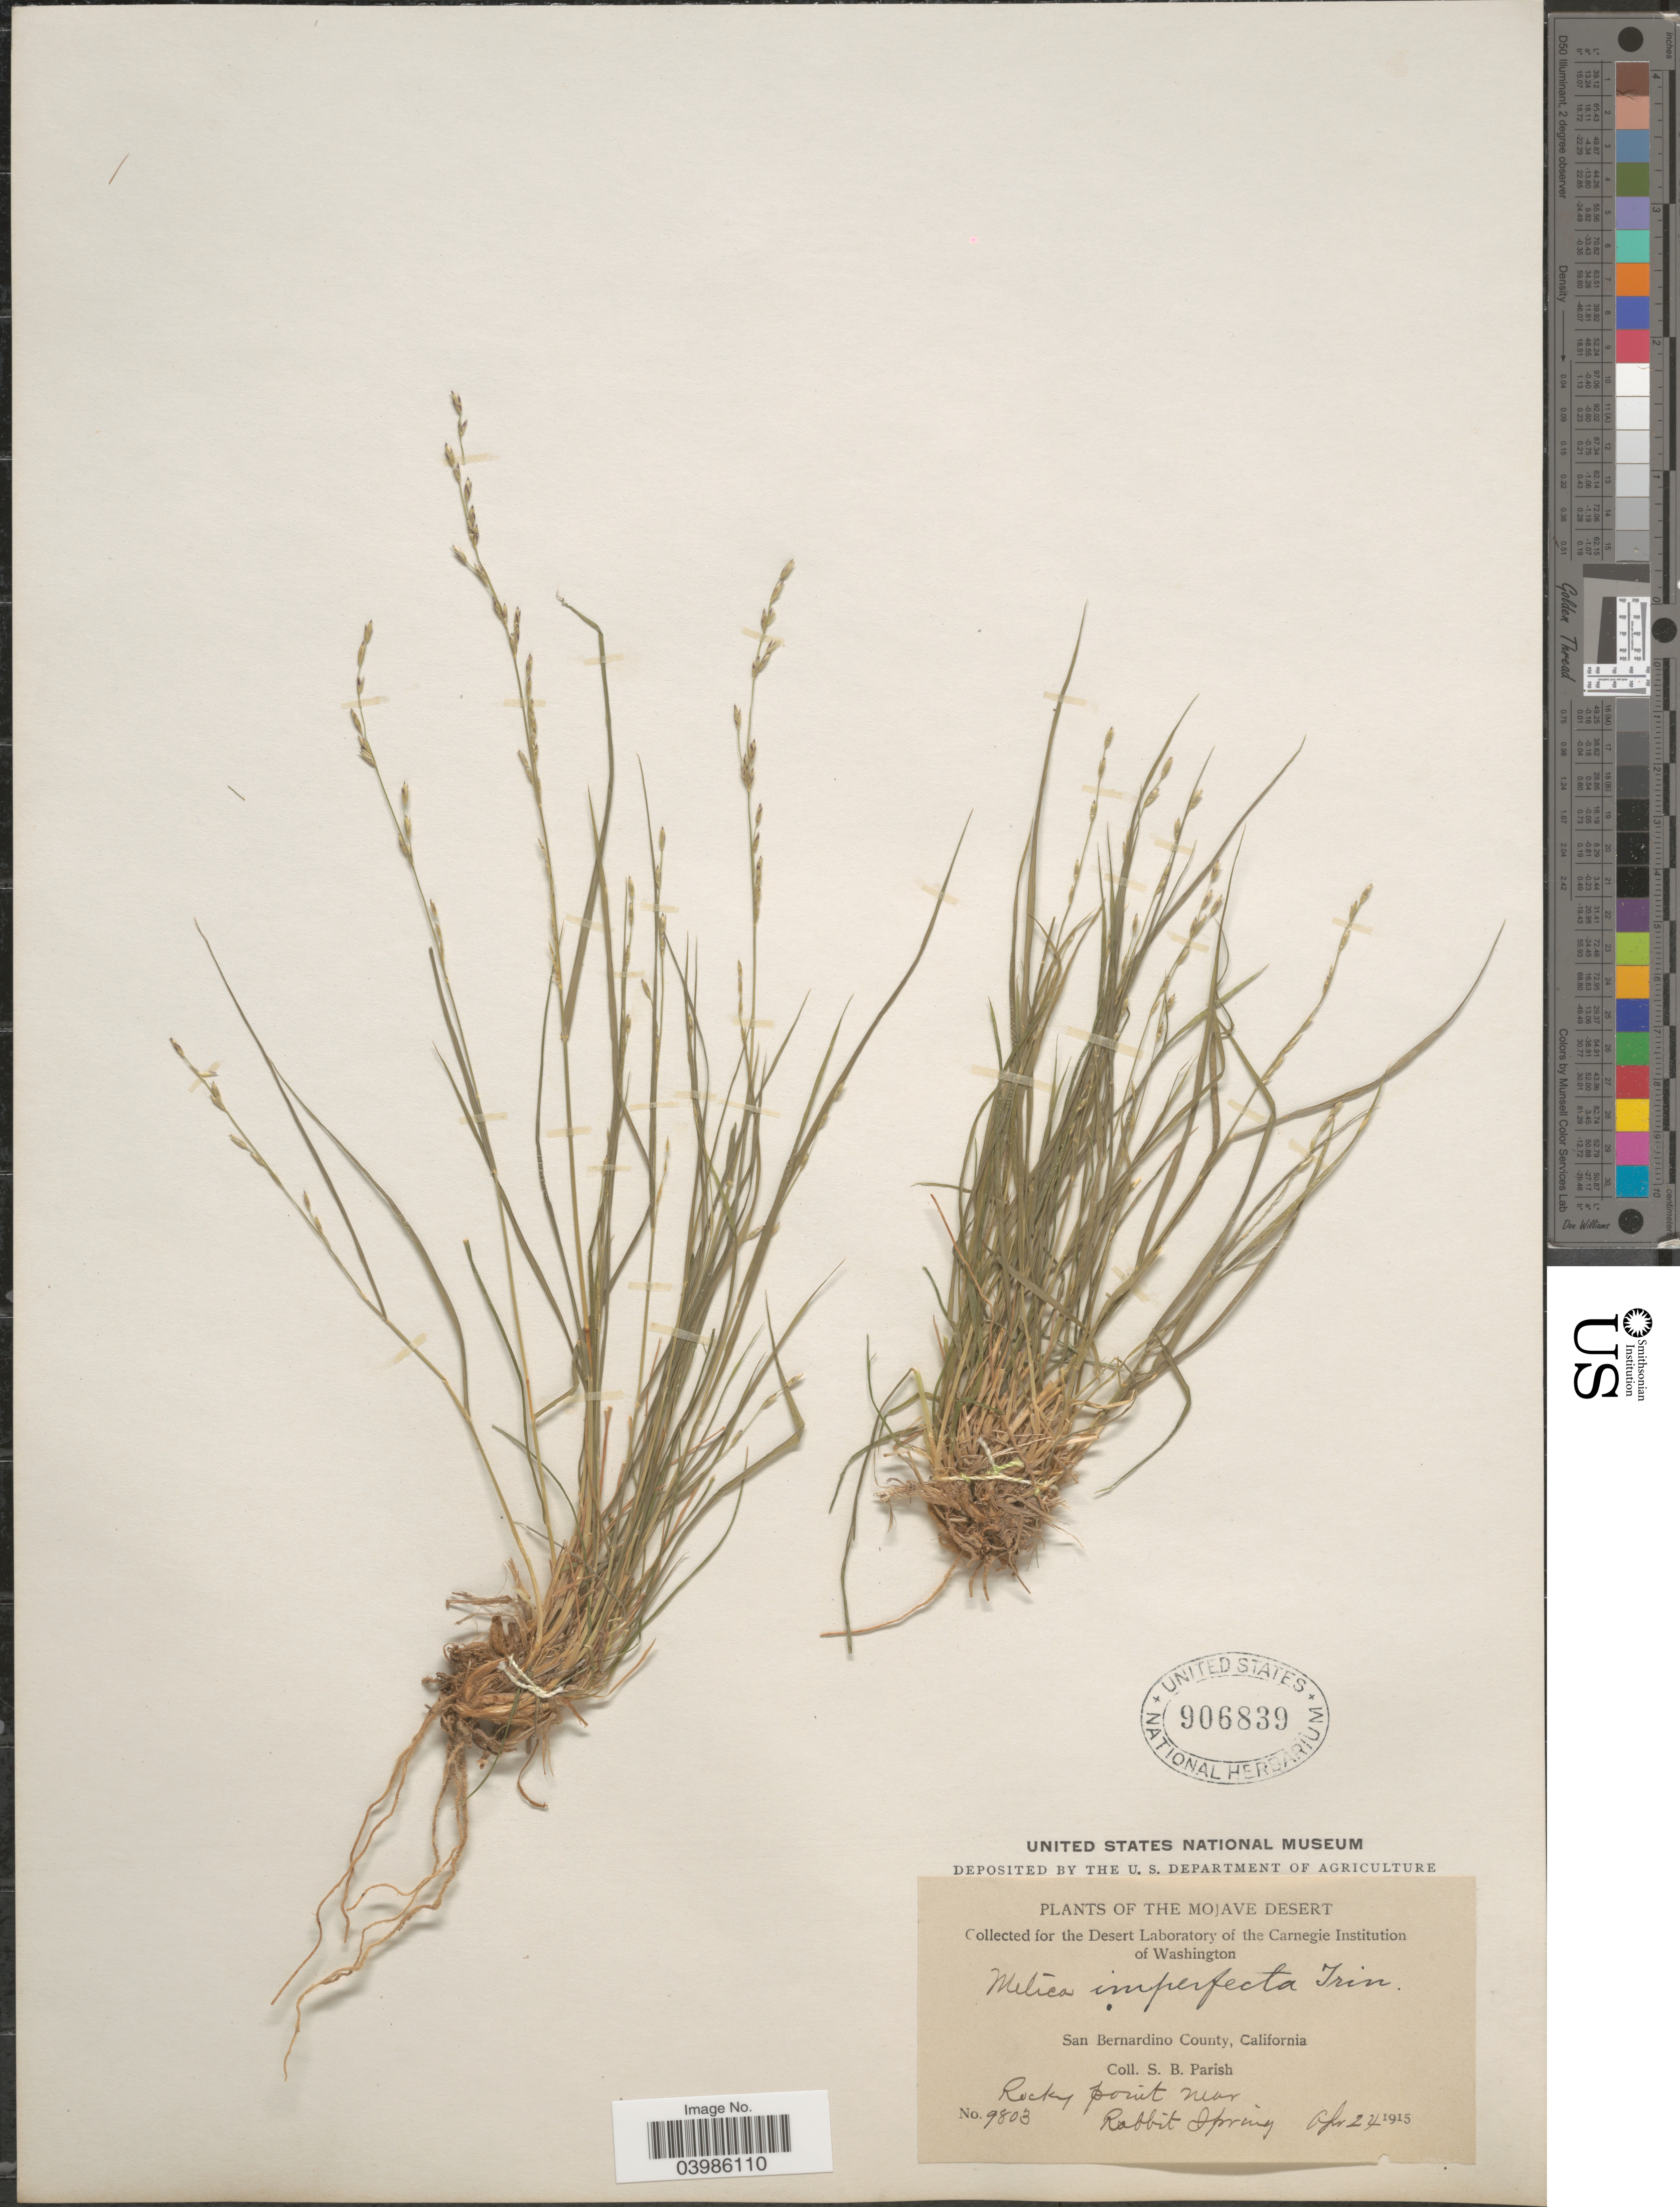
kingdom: Plantae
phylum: Tracheophyta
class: Liliopsida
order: Poales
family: Poaceae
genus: Melica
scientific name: Melica imperfecta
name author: Trin.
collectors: S. B. Parish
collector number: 9803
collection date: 1915-04-24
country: United States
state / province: California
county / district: San Bernardino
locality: The Mojave Desert. San Bernardino County. Rocky point near Rabbit Spring.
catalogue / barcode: US 906839